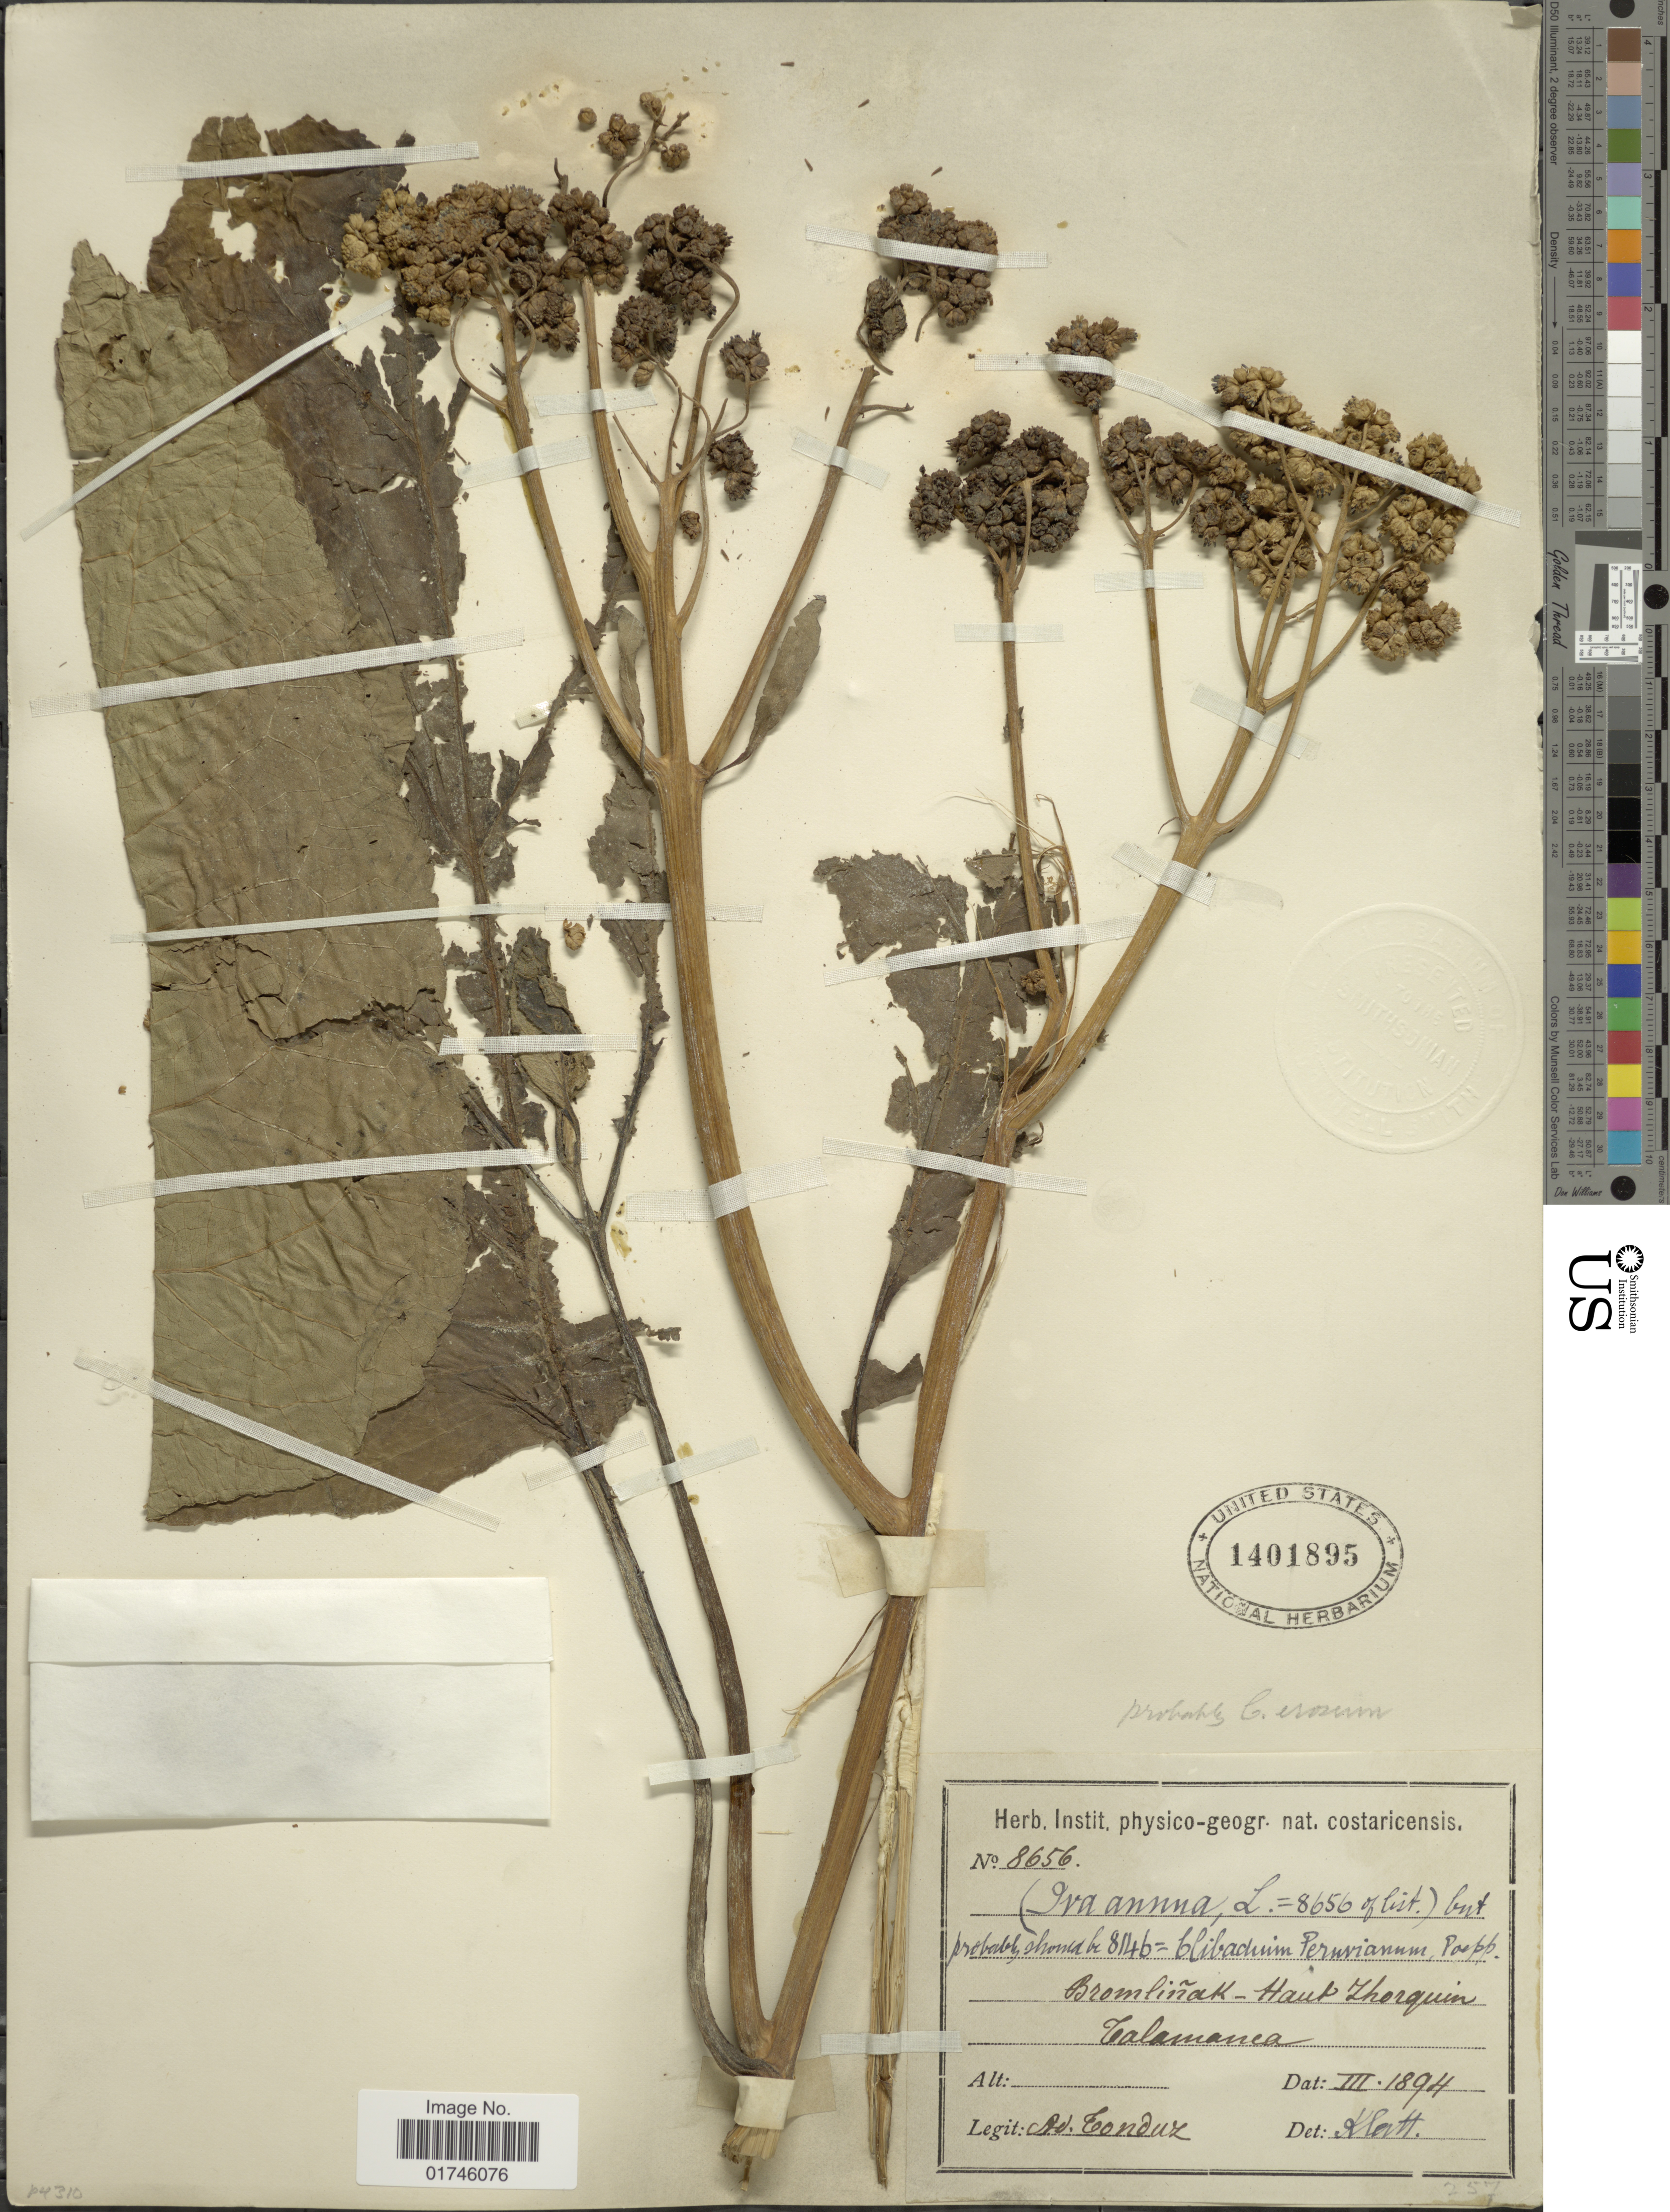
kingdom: Plantae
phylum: Tracheophyta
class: Magnoliopsida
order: Asterales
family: Asteraceae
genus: Clibadium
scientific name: Clibadium grandifolium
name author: S.F. Blake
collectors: A. Tonduz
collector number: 8656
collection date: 1894-03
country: Costa Rica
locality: Bromlinak-Haut Zhorquin. Talamanca.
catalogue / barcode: US 1401895